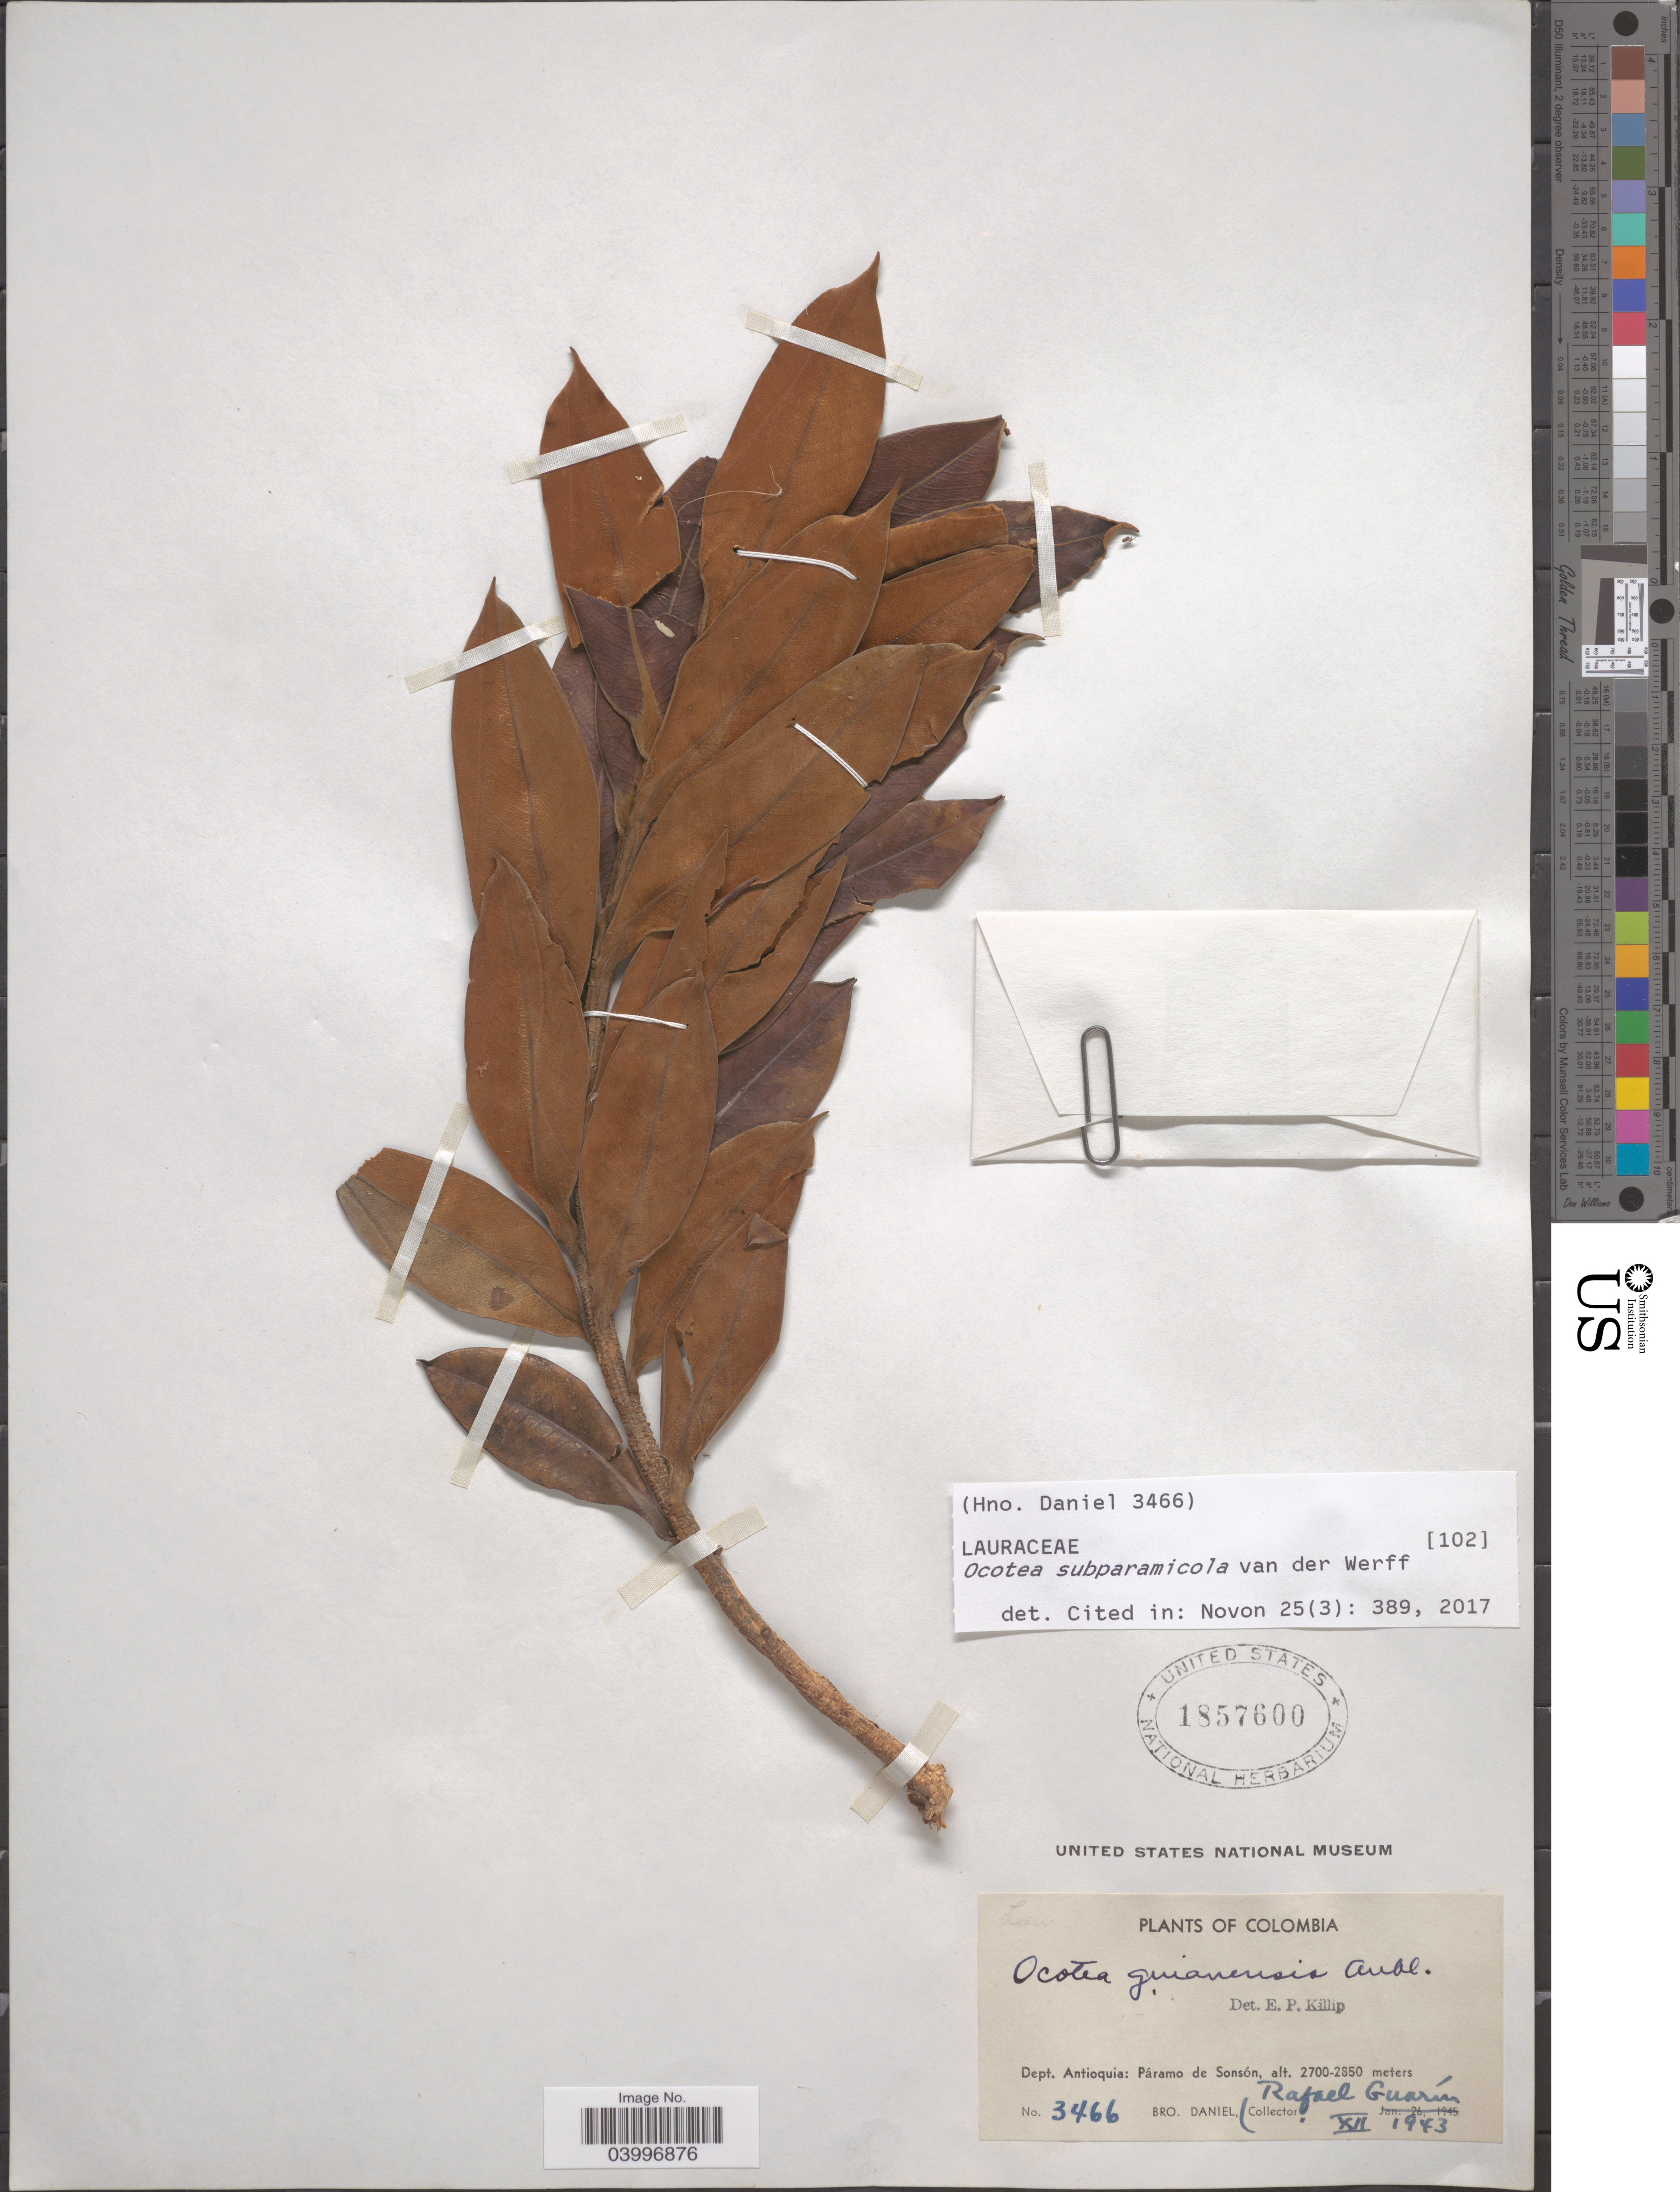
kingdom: Plantae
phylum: Tracheophyta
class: Magnoliopsida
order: Laurales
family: Lauraceae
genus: Ocotea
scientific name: Ocotea subparamicola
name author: van der Werff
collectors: Bro. Daniel & R. Guarin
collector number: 3466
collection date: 1943-12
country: Colombia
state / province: Antioquia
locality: Dept. Antioquia: Páramo de Sonsón.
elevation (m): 2700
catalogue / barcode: US 1857600